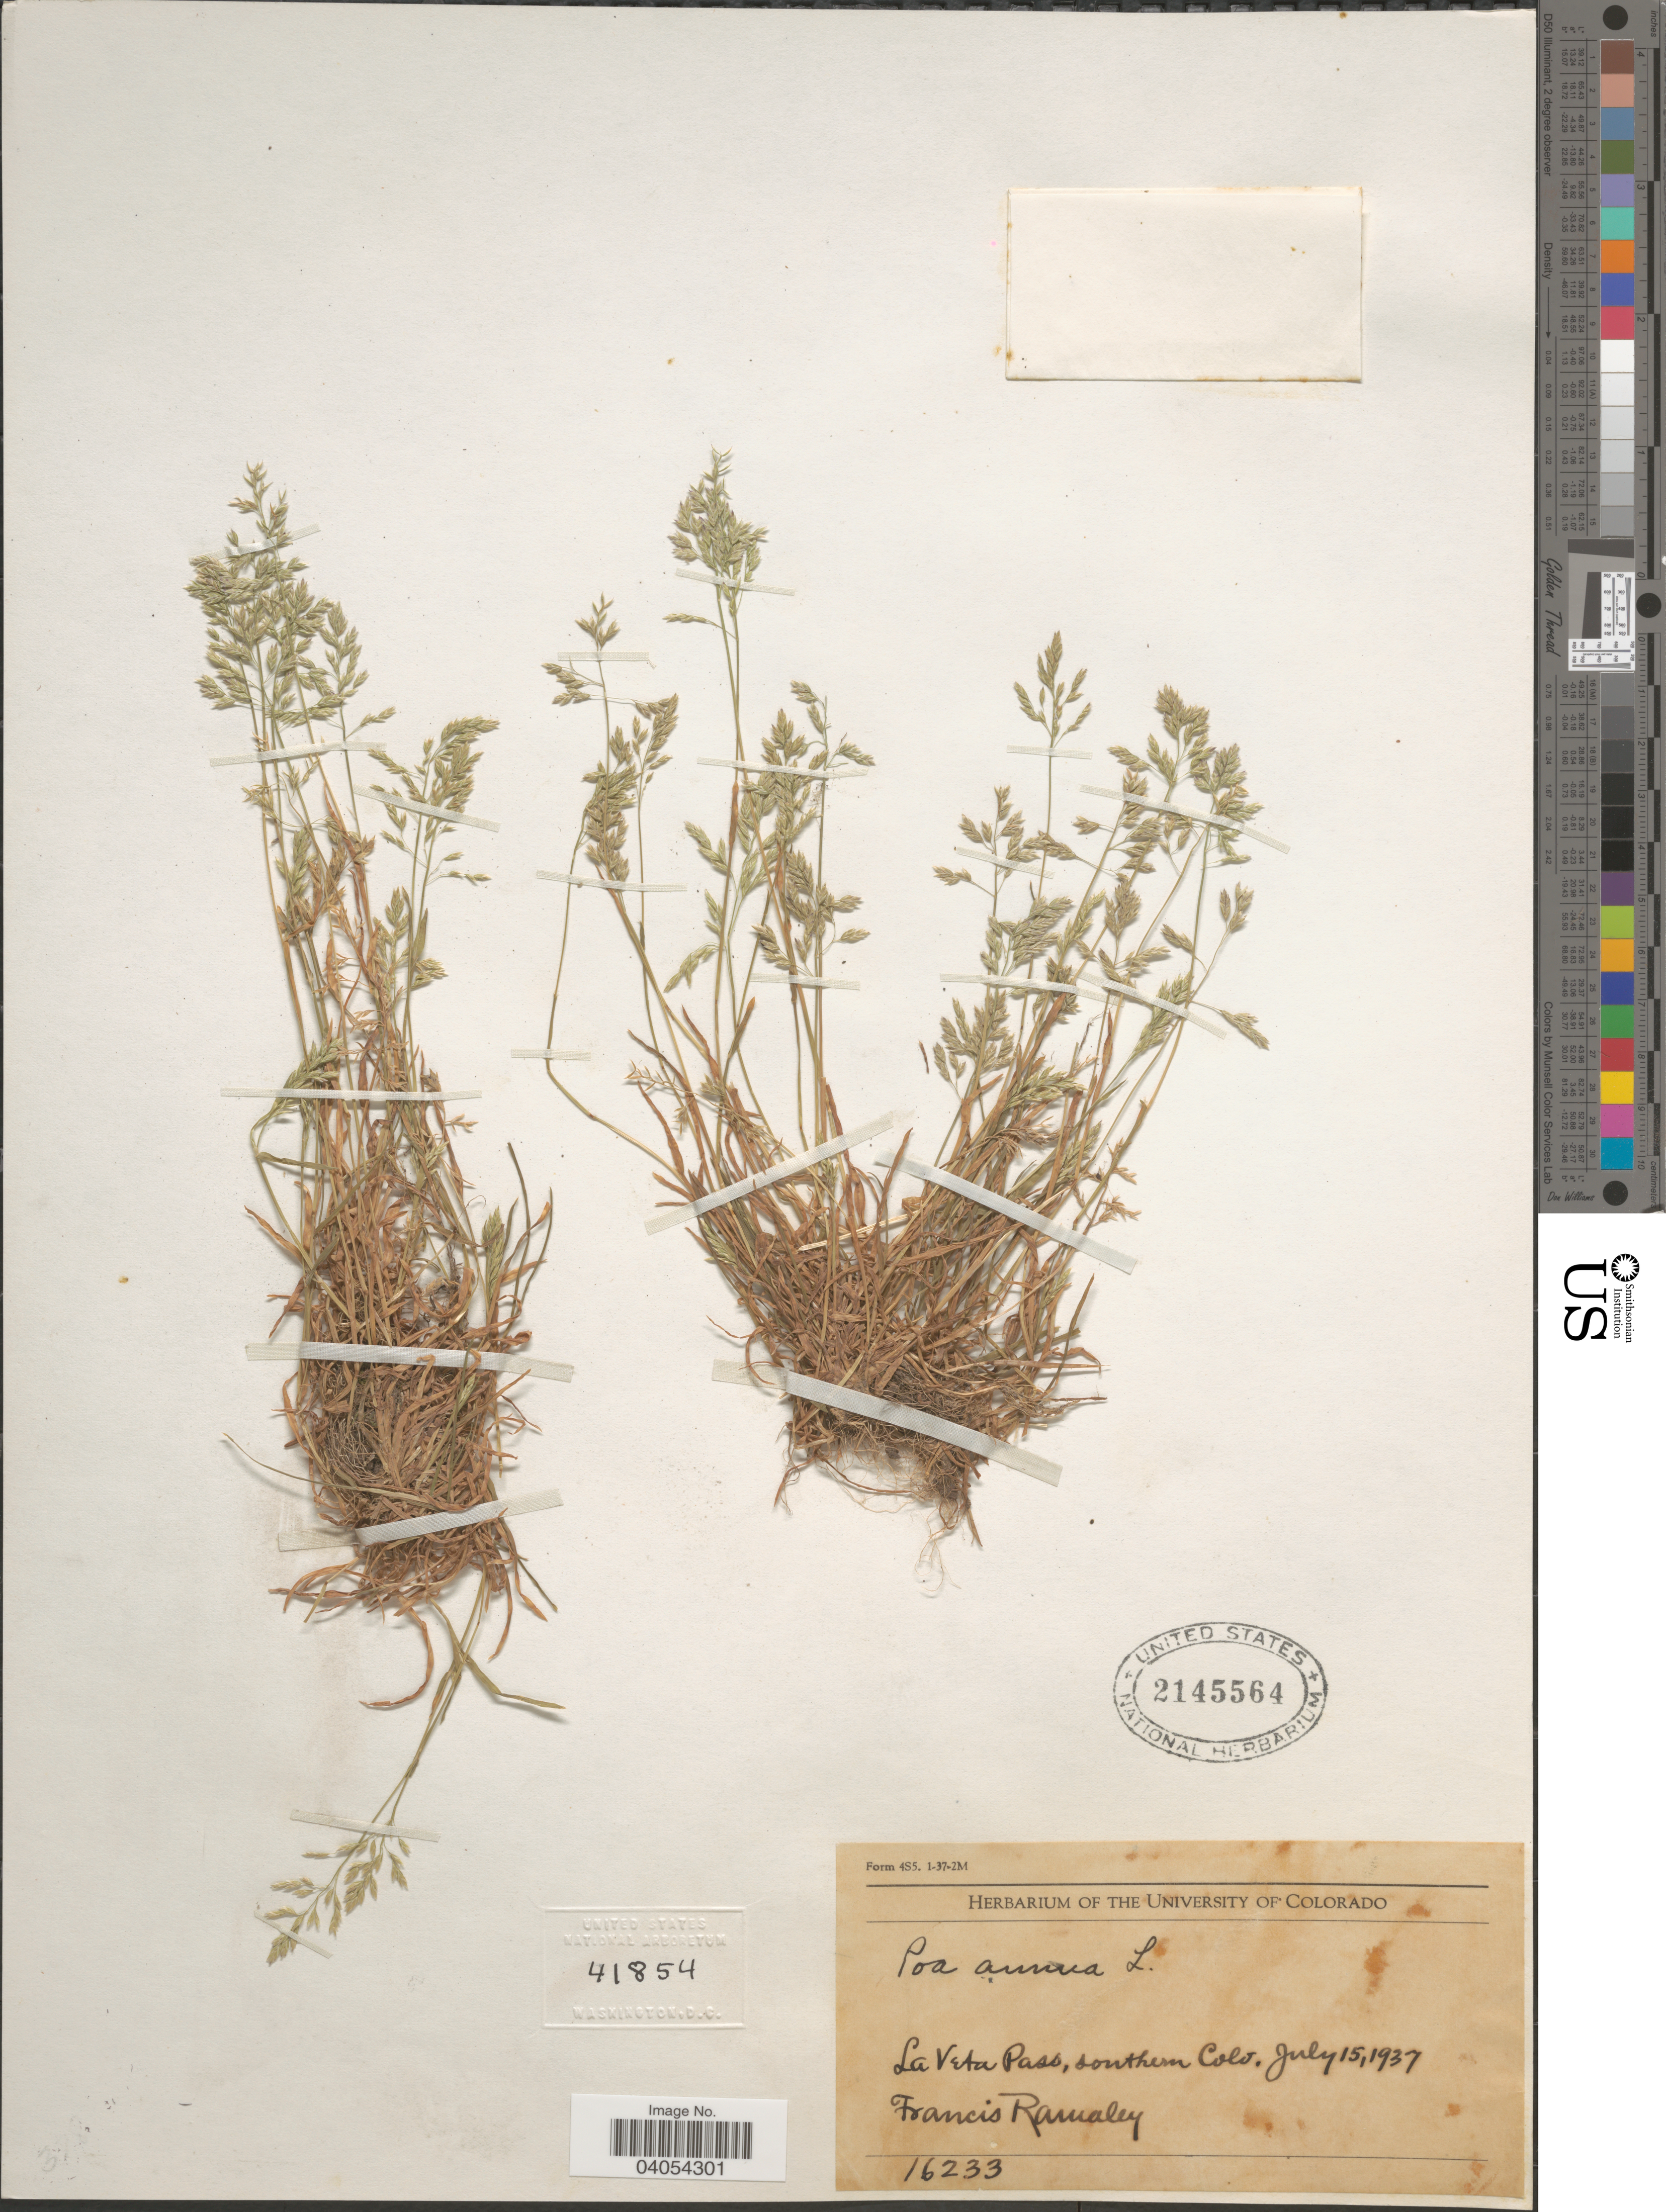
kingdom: Plantae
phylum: Tracheophyta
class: Liliopsida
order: Poales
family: Poaceae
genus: Poa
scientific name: Poa annua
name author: L.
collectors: F. Ramaley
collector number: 16233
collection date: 1937-07-15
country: United States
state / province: Colorado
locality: La Veta Pass, southern Colo.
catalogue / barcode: US 2145564